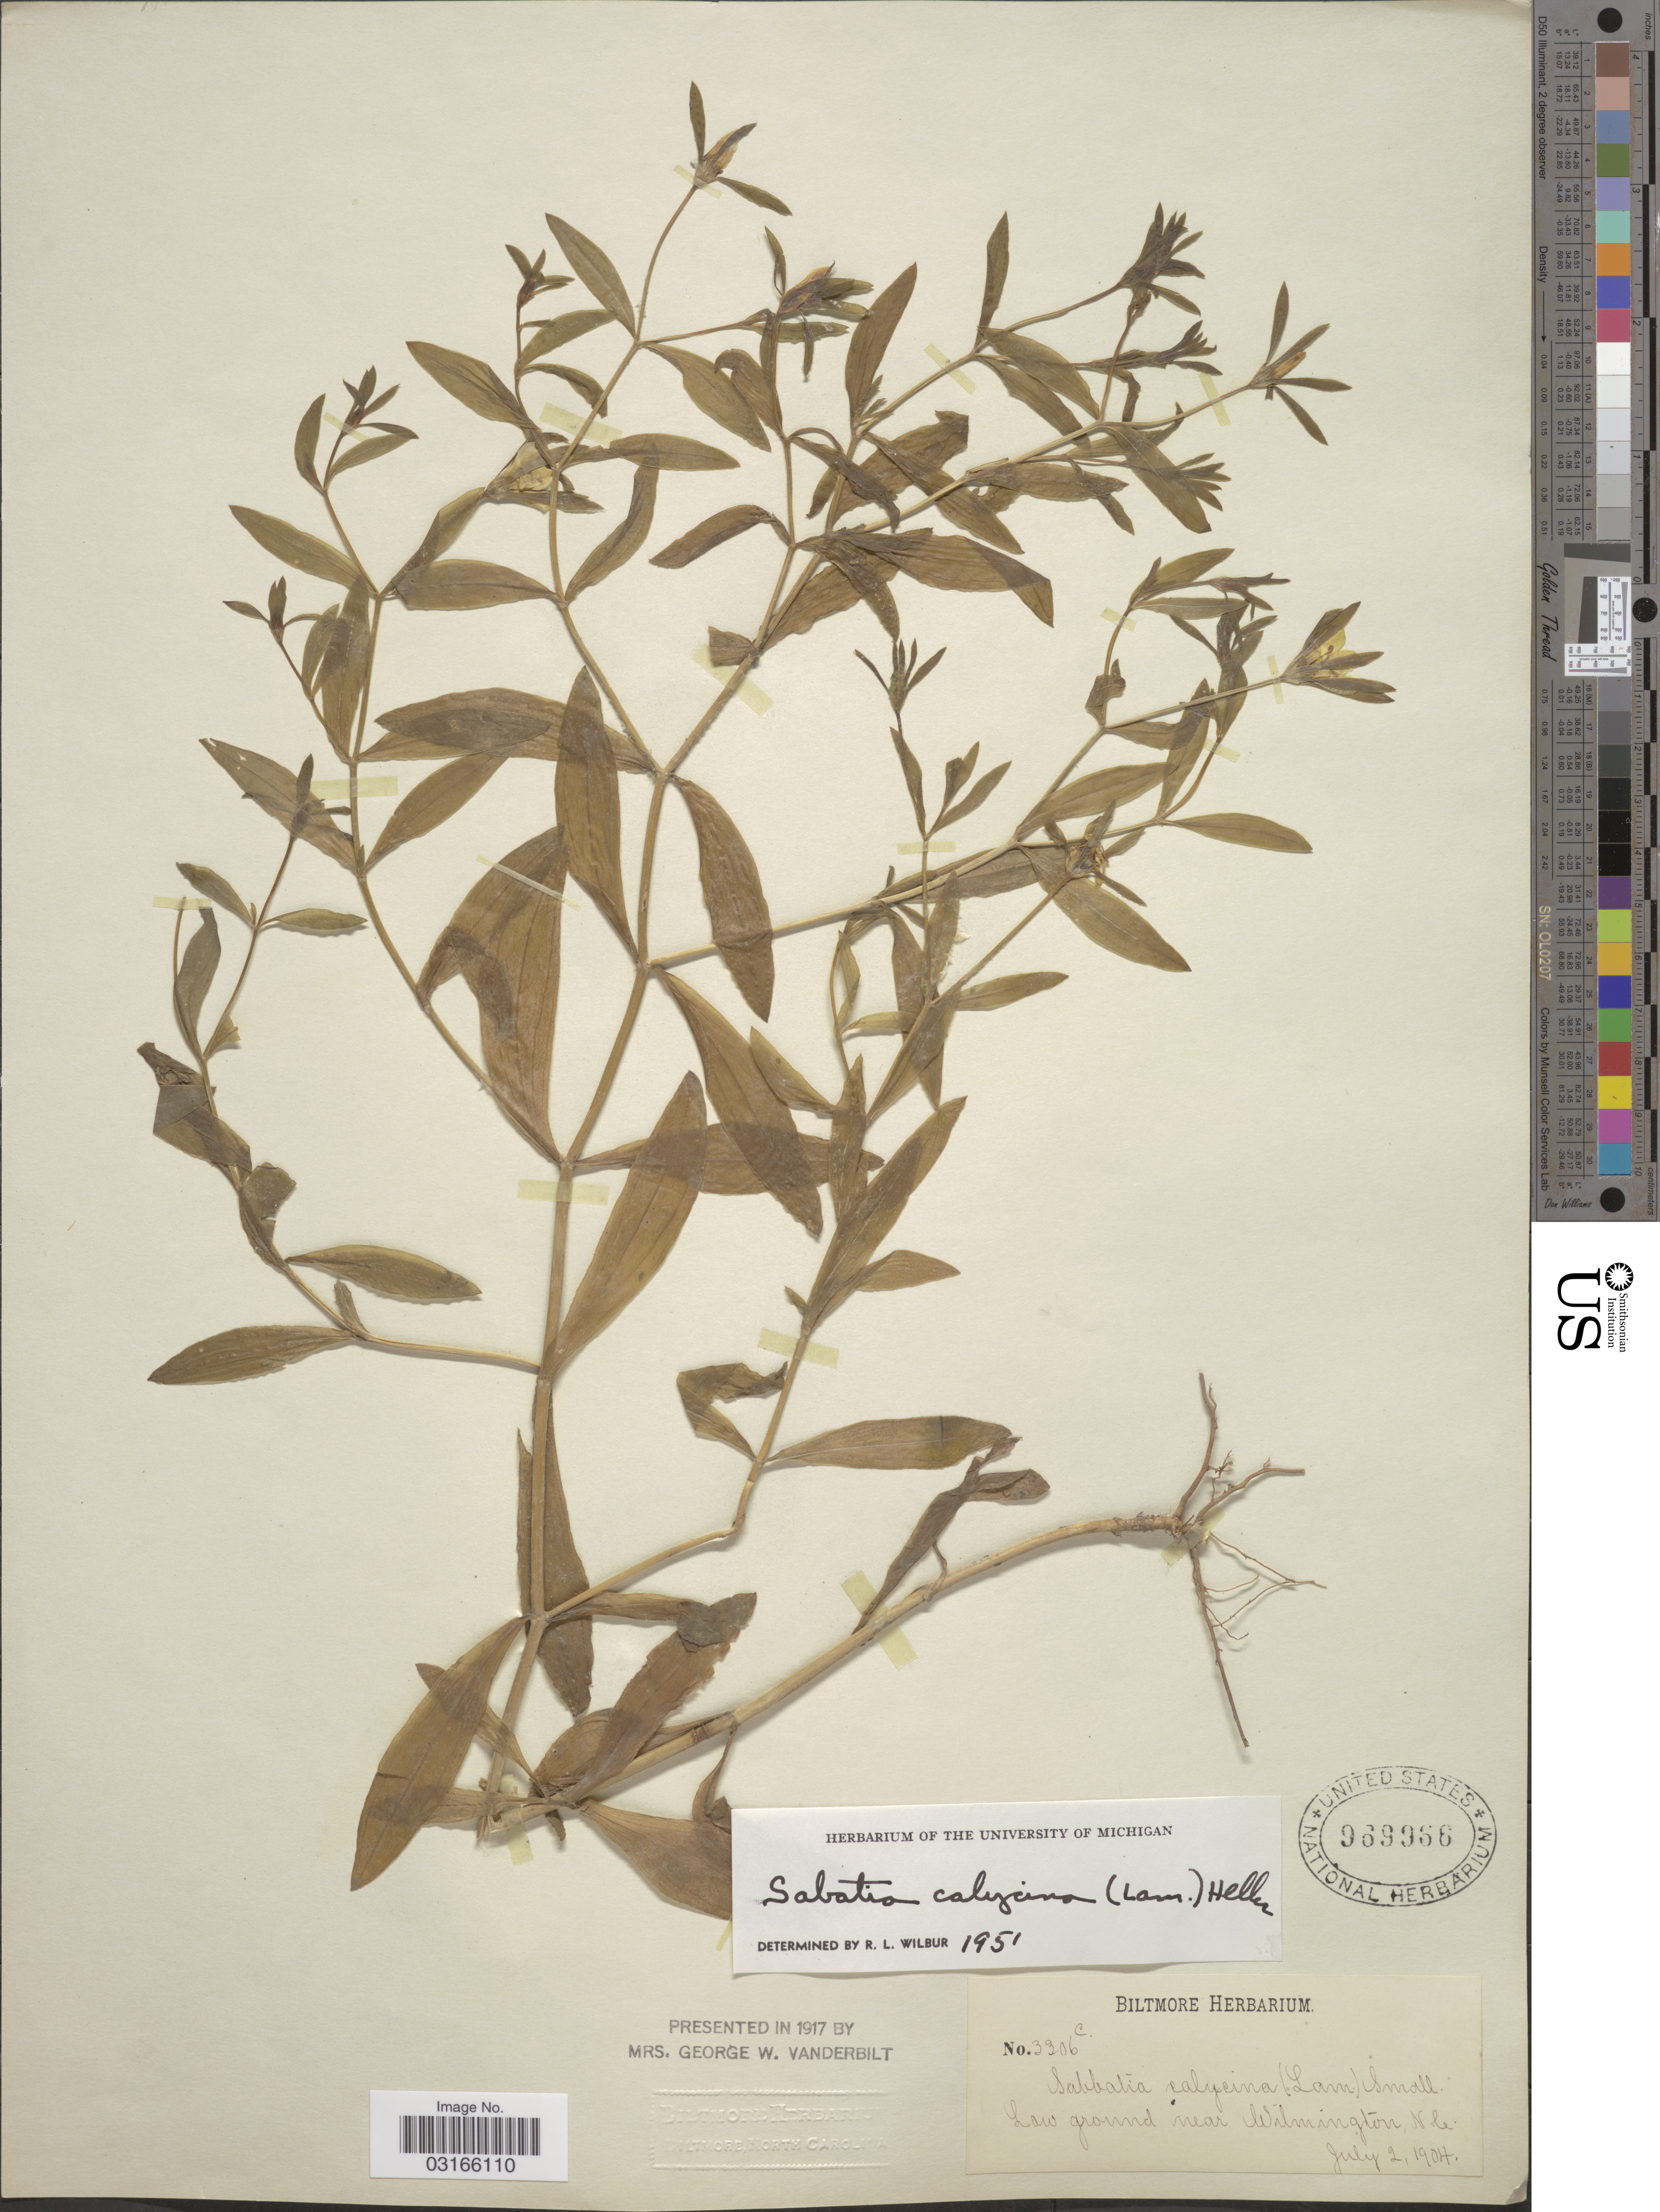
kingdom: Plantae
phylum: Tracheophyta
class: Magnoliopsida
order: Gentianales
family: Gentianaceae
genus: Sabatia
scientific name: Sabatia calycina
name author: (Lam.) A. Heller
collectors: ex herb. Biltmore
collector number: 3306C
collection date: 1904-07-02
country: United States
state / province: North Carolina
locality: Low ground near Wilmington, N.C.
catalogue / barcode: US 969966